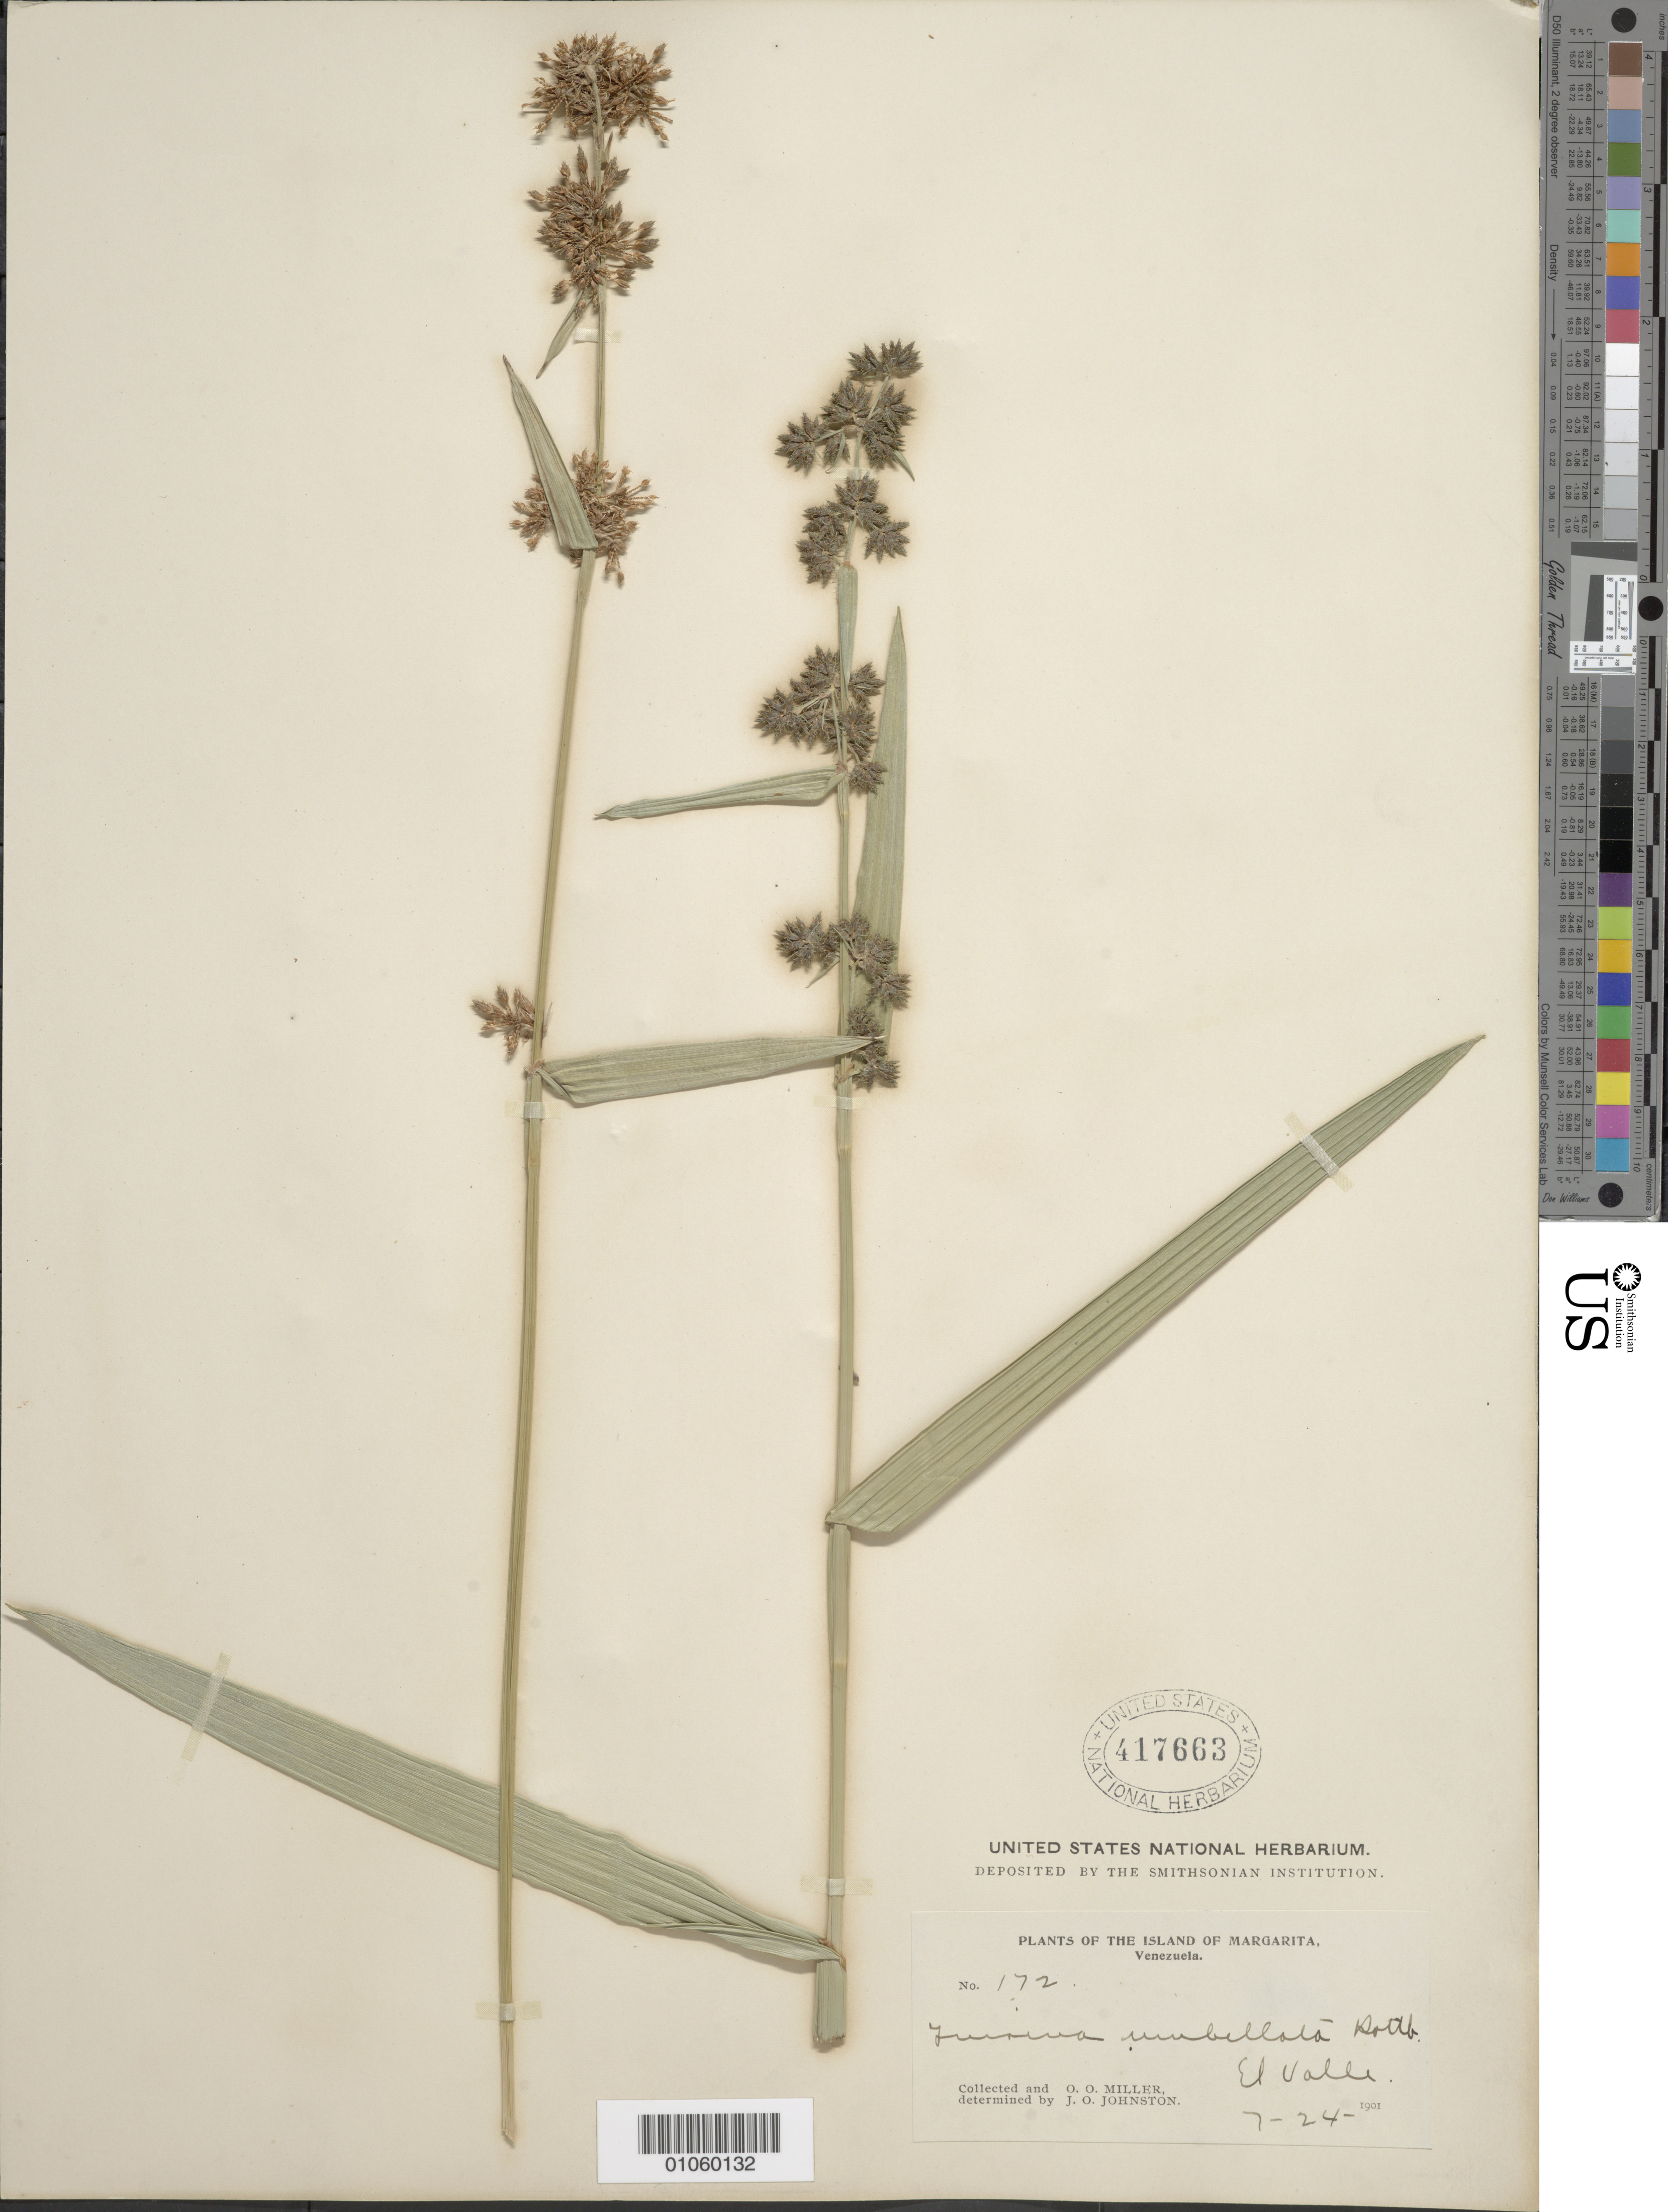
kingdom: Plantae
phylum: Tracheophyta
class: Liliopsida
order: Poales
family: Cyperaceae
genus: Fuirena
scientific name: Fuirena umbellata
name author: Rottb.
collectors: O. O. Miller & J. Johnston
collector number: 172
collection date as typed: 24 Jul 1901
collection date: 1901-07-24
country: Venezuela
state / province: Nueva Esparta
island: Margarita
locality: El Valle.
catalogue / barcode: US 417663